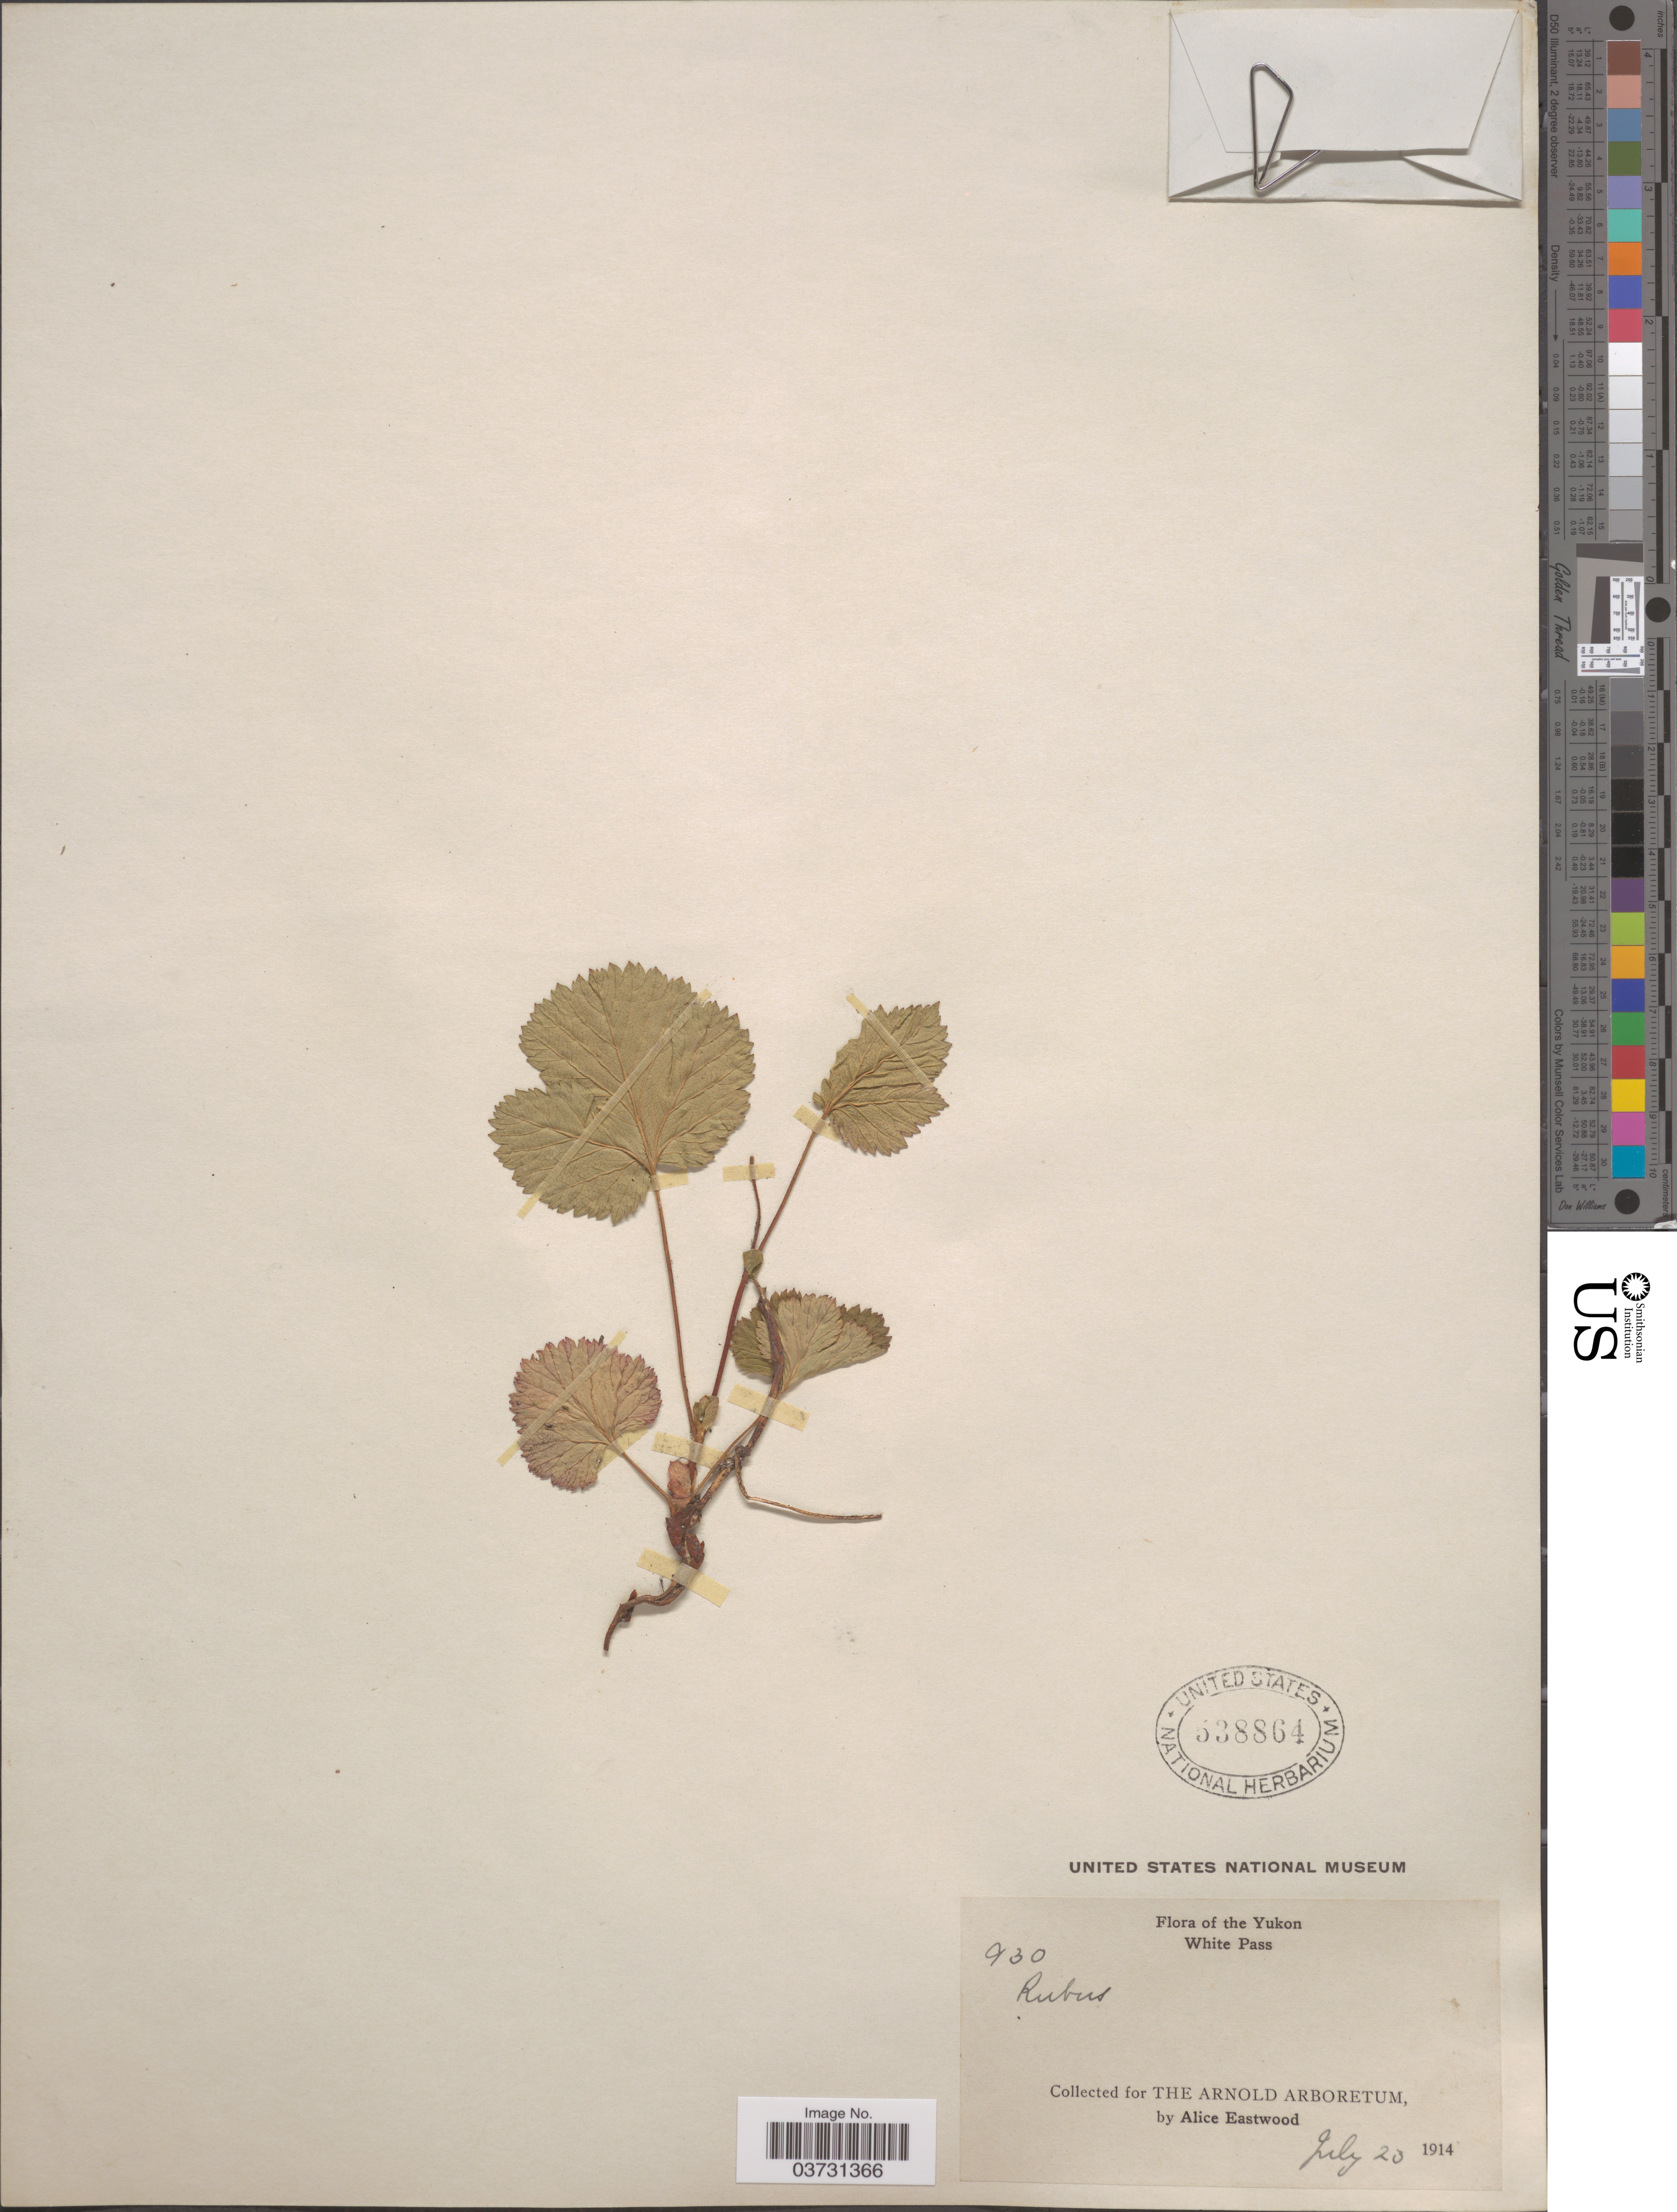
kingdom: Plantae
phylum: Tracheophyta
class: Magnoliopsida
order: Rosales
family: Rosaceae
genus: Rubus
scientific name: Rubus stellatus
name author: Sm.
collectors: A. Eastwood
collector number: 930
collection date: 1914-07-20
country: Canada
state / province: Yukon Territory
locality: Yukon, White Pass.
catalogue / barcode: US 538864